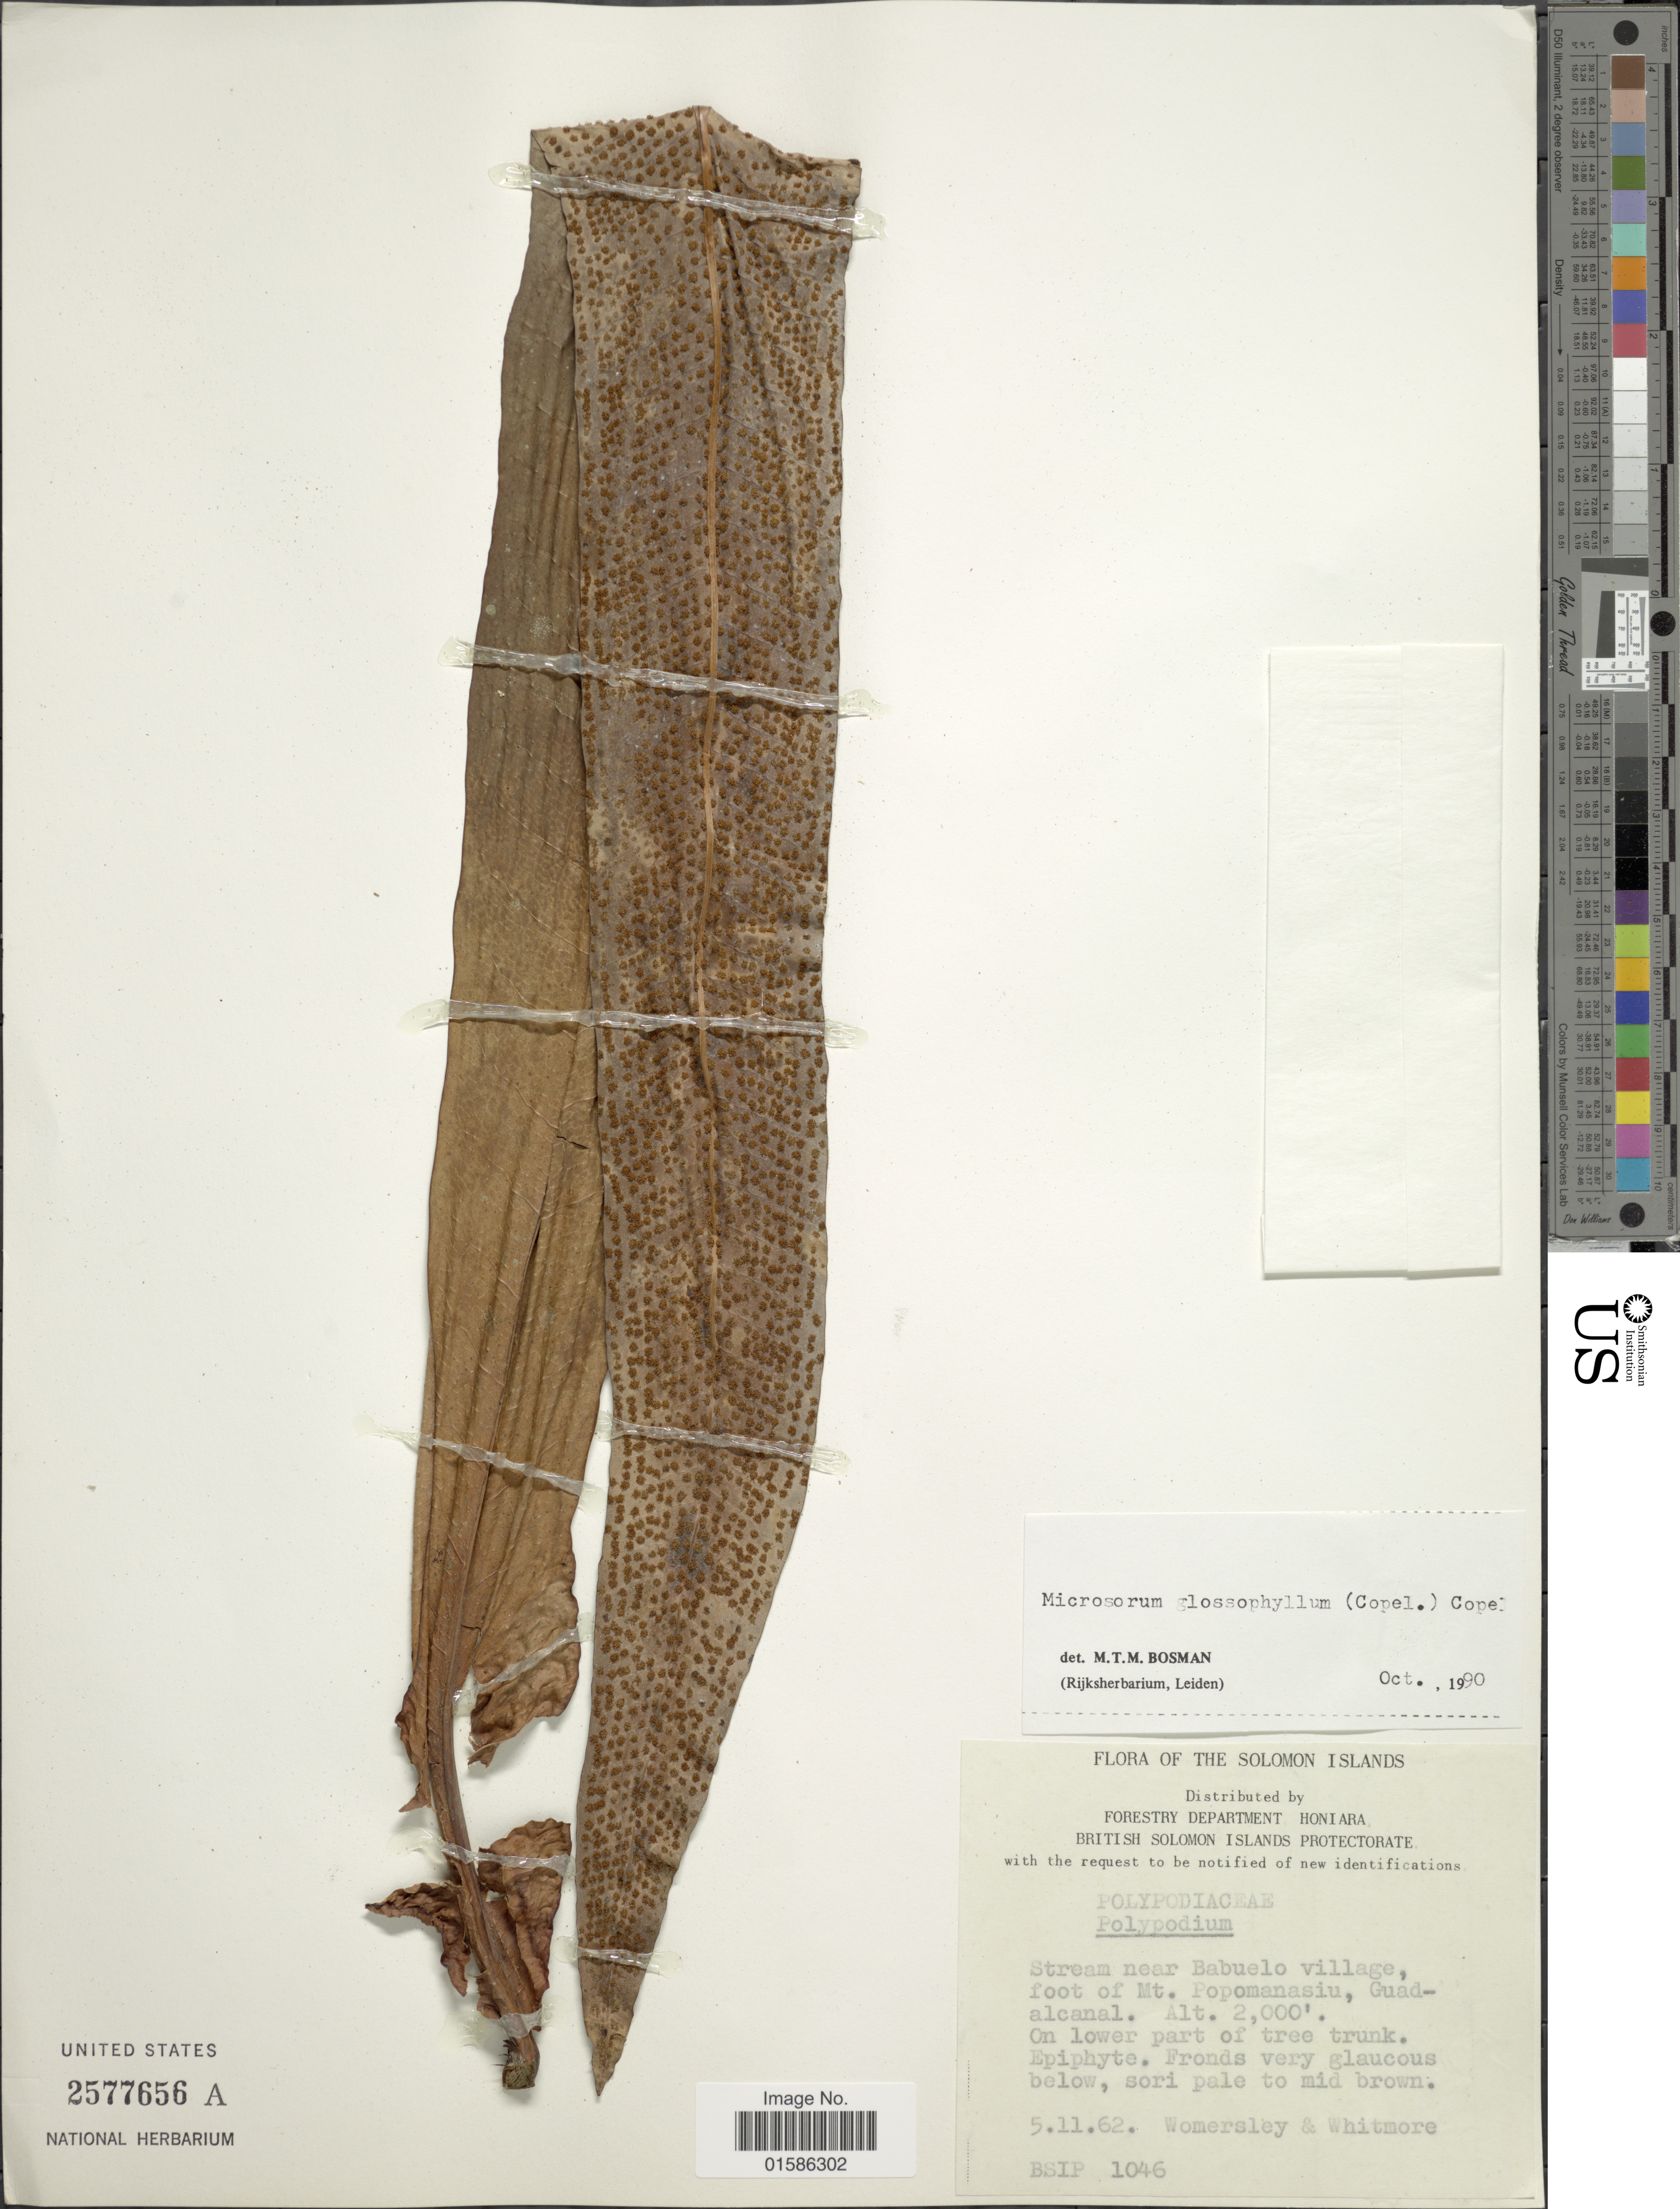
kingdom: Plantae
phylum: Tracheophyta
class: Polypodiopsida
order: Polypodiales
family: Polypodiaceae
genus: Microsorum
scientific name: Microsorum glossophyllum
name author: (Copel.) Copel.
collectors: Womersley & -. Whitmore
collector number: BSIP 1046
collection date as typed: Transcribed d/m/y: 5/11/62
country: Solomon Islands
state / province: Solomon Islands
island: Guadalcanal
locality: Stream near Babuelo village, foot of Mt Popomanasiu, Guadalcanal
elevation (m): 610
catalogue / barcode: US 2577656A